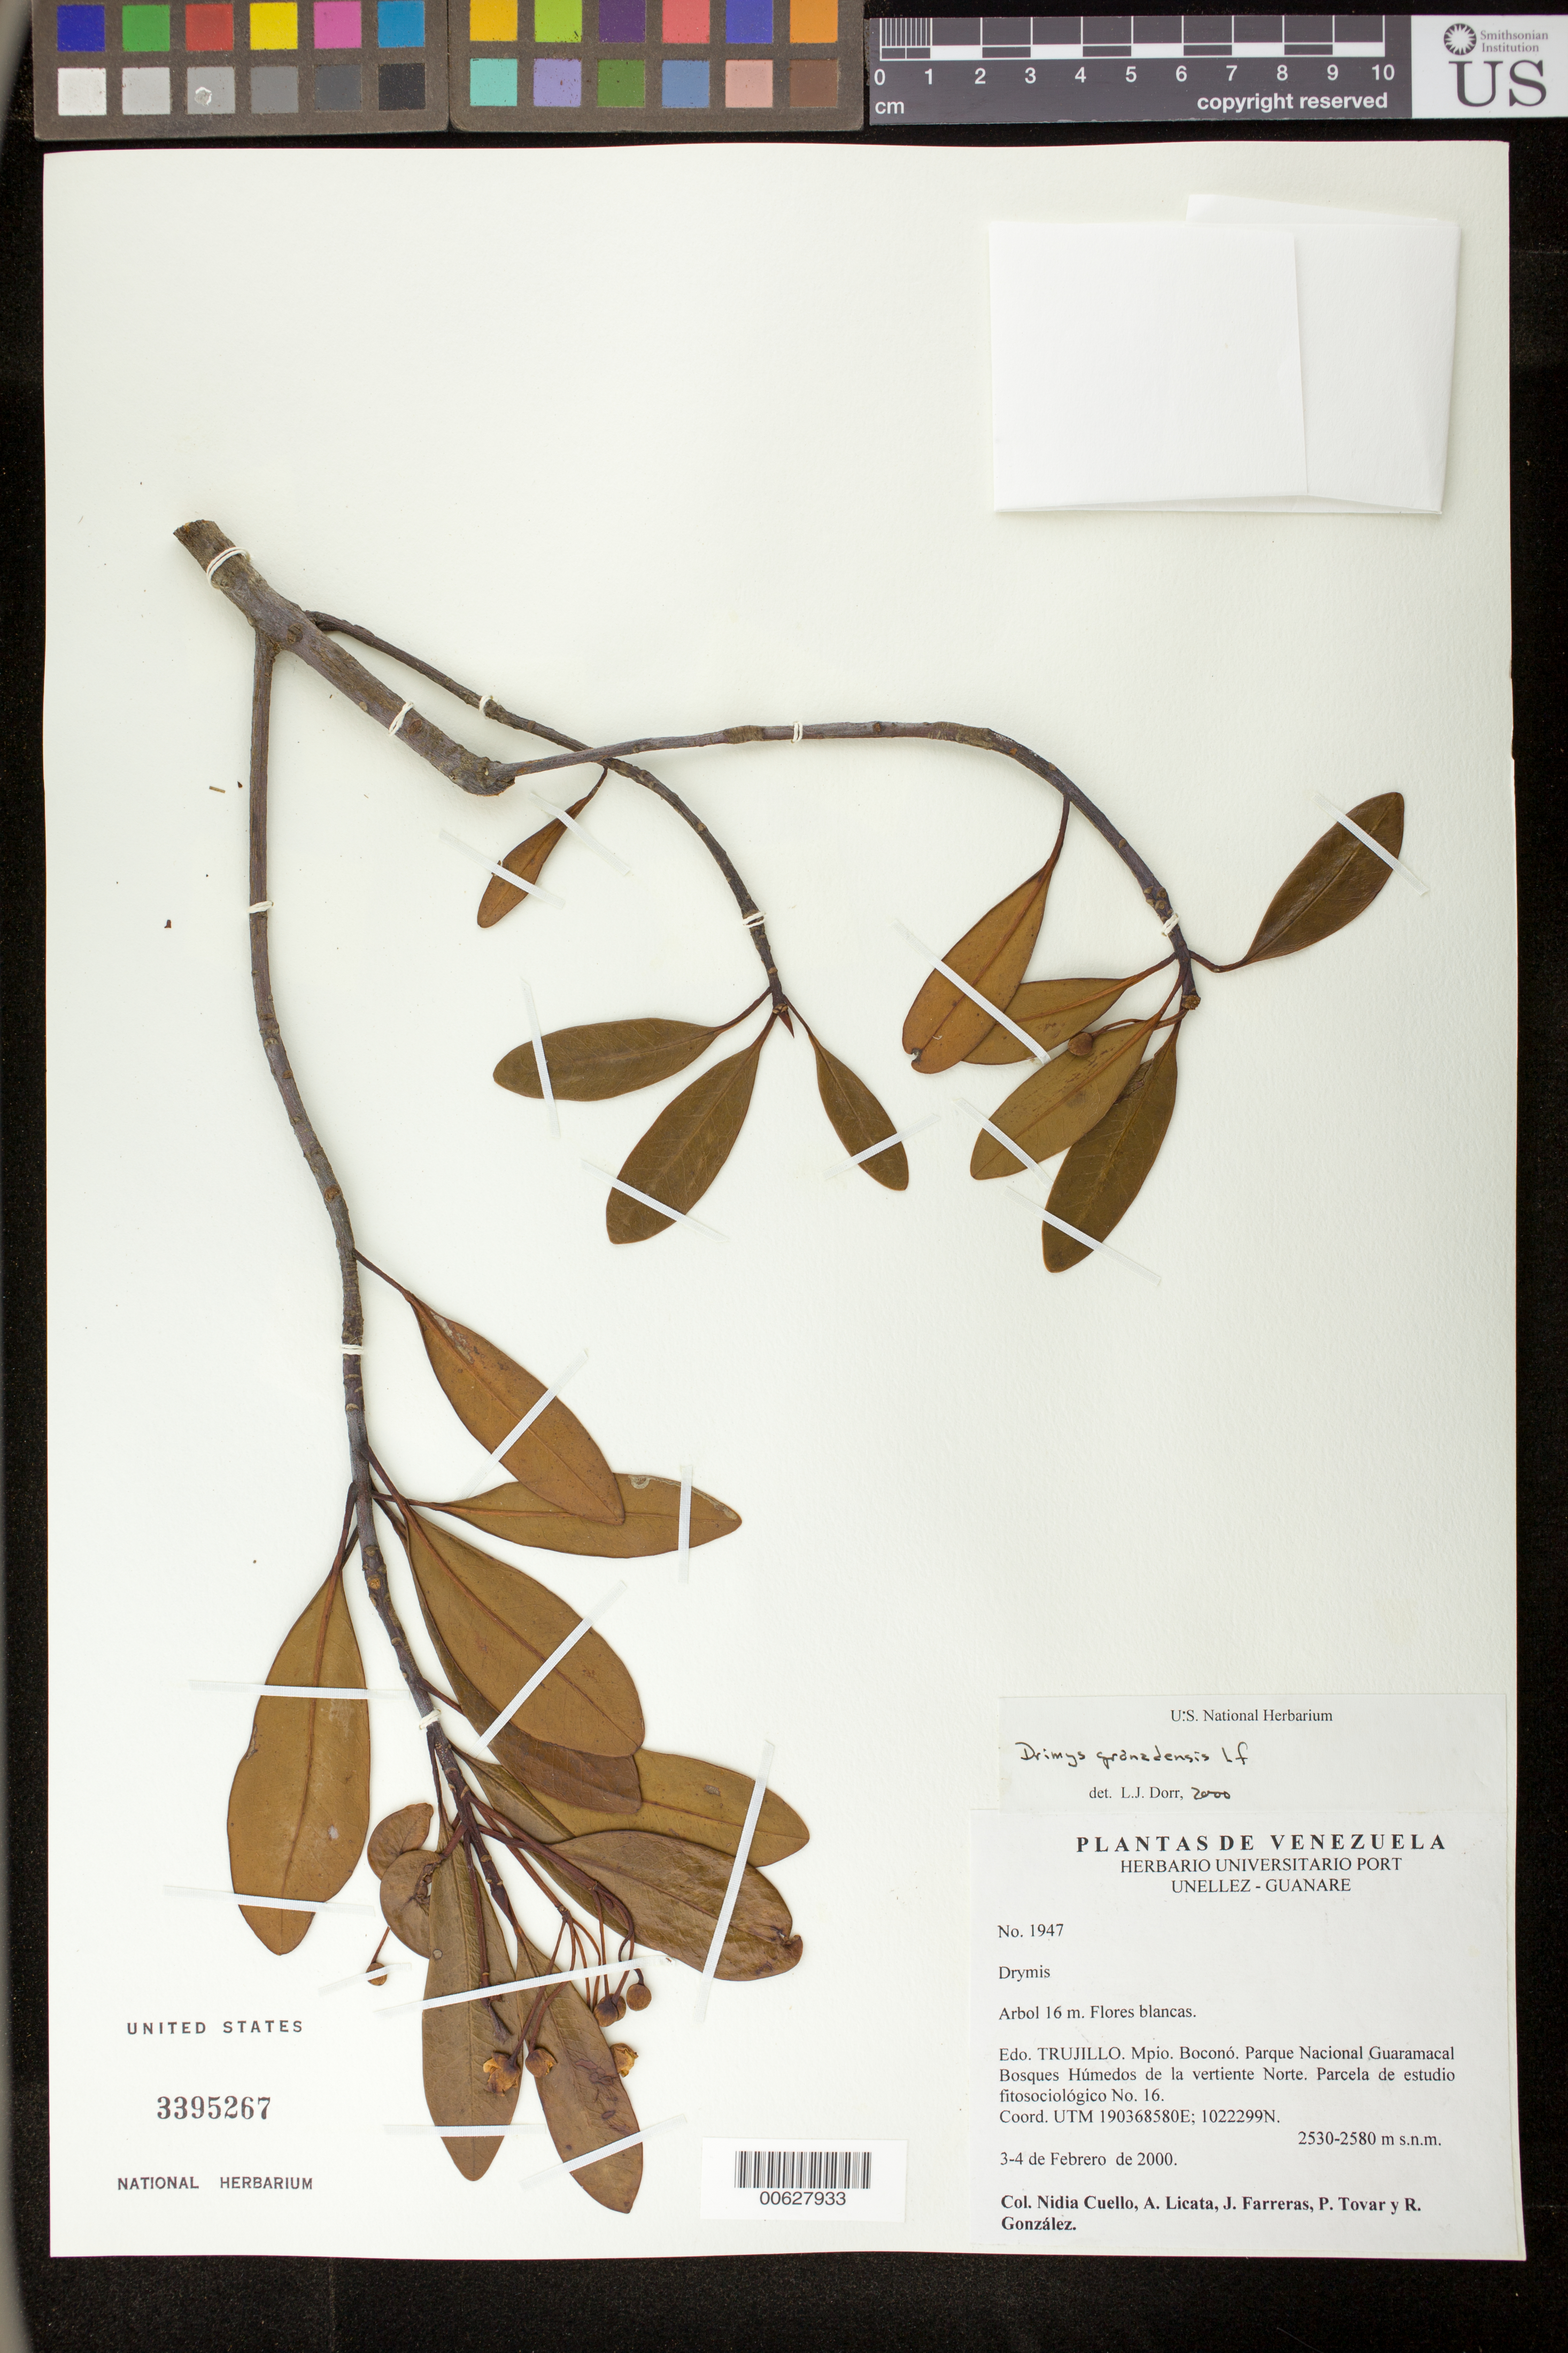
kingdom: Plantae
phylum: Tracheophyta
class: Magnoliopsida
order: Canellales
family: Winteraceae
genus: Drimys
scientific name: Drimys granadensis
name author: L. f.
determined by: Dorr, L. J., (BOT), Smithsonian Institution - National Museum of Natural History (UNITED STATES)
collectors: N. L. Cuello, A. Licata, J. Farreras, P. Tovar & R. González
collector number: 1947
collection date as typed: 03 Feb 2000 to 04 Feb 2000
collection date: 2000-02-03/2000-02-04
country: Venezuela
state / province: Trujillo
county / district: Boconó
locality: Parque Nacional Guaramacal, vertiente N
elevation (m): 2530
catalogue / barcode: US 3395267